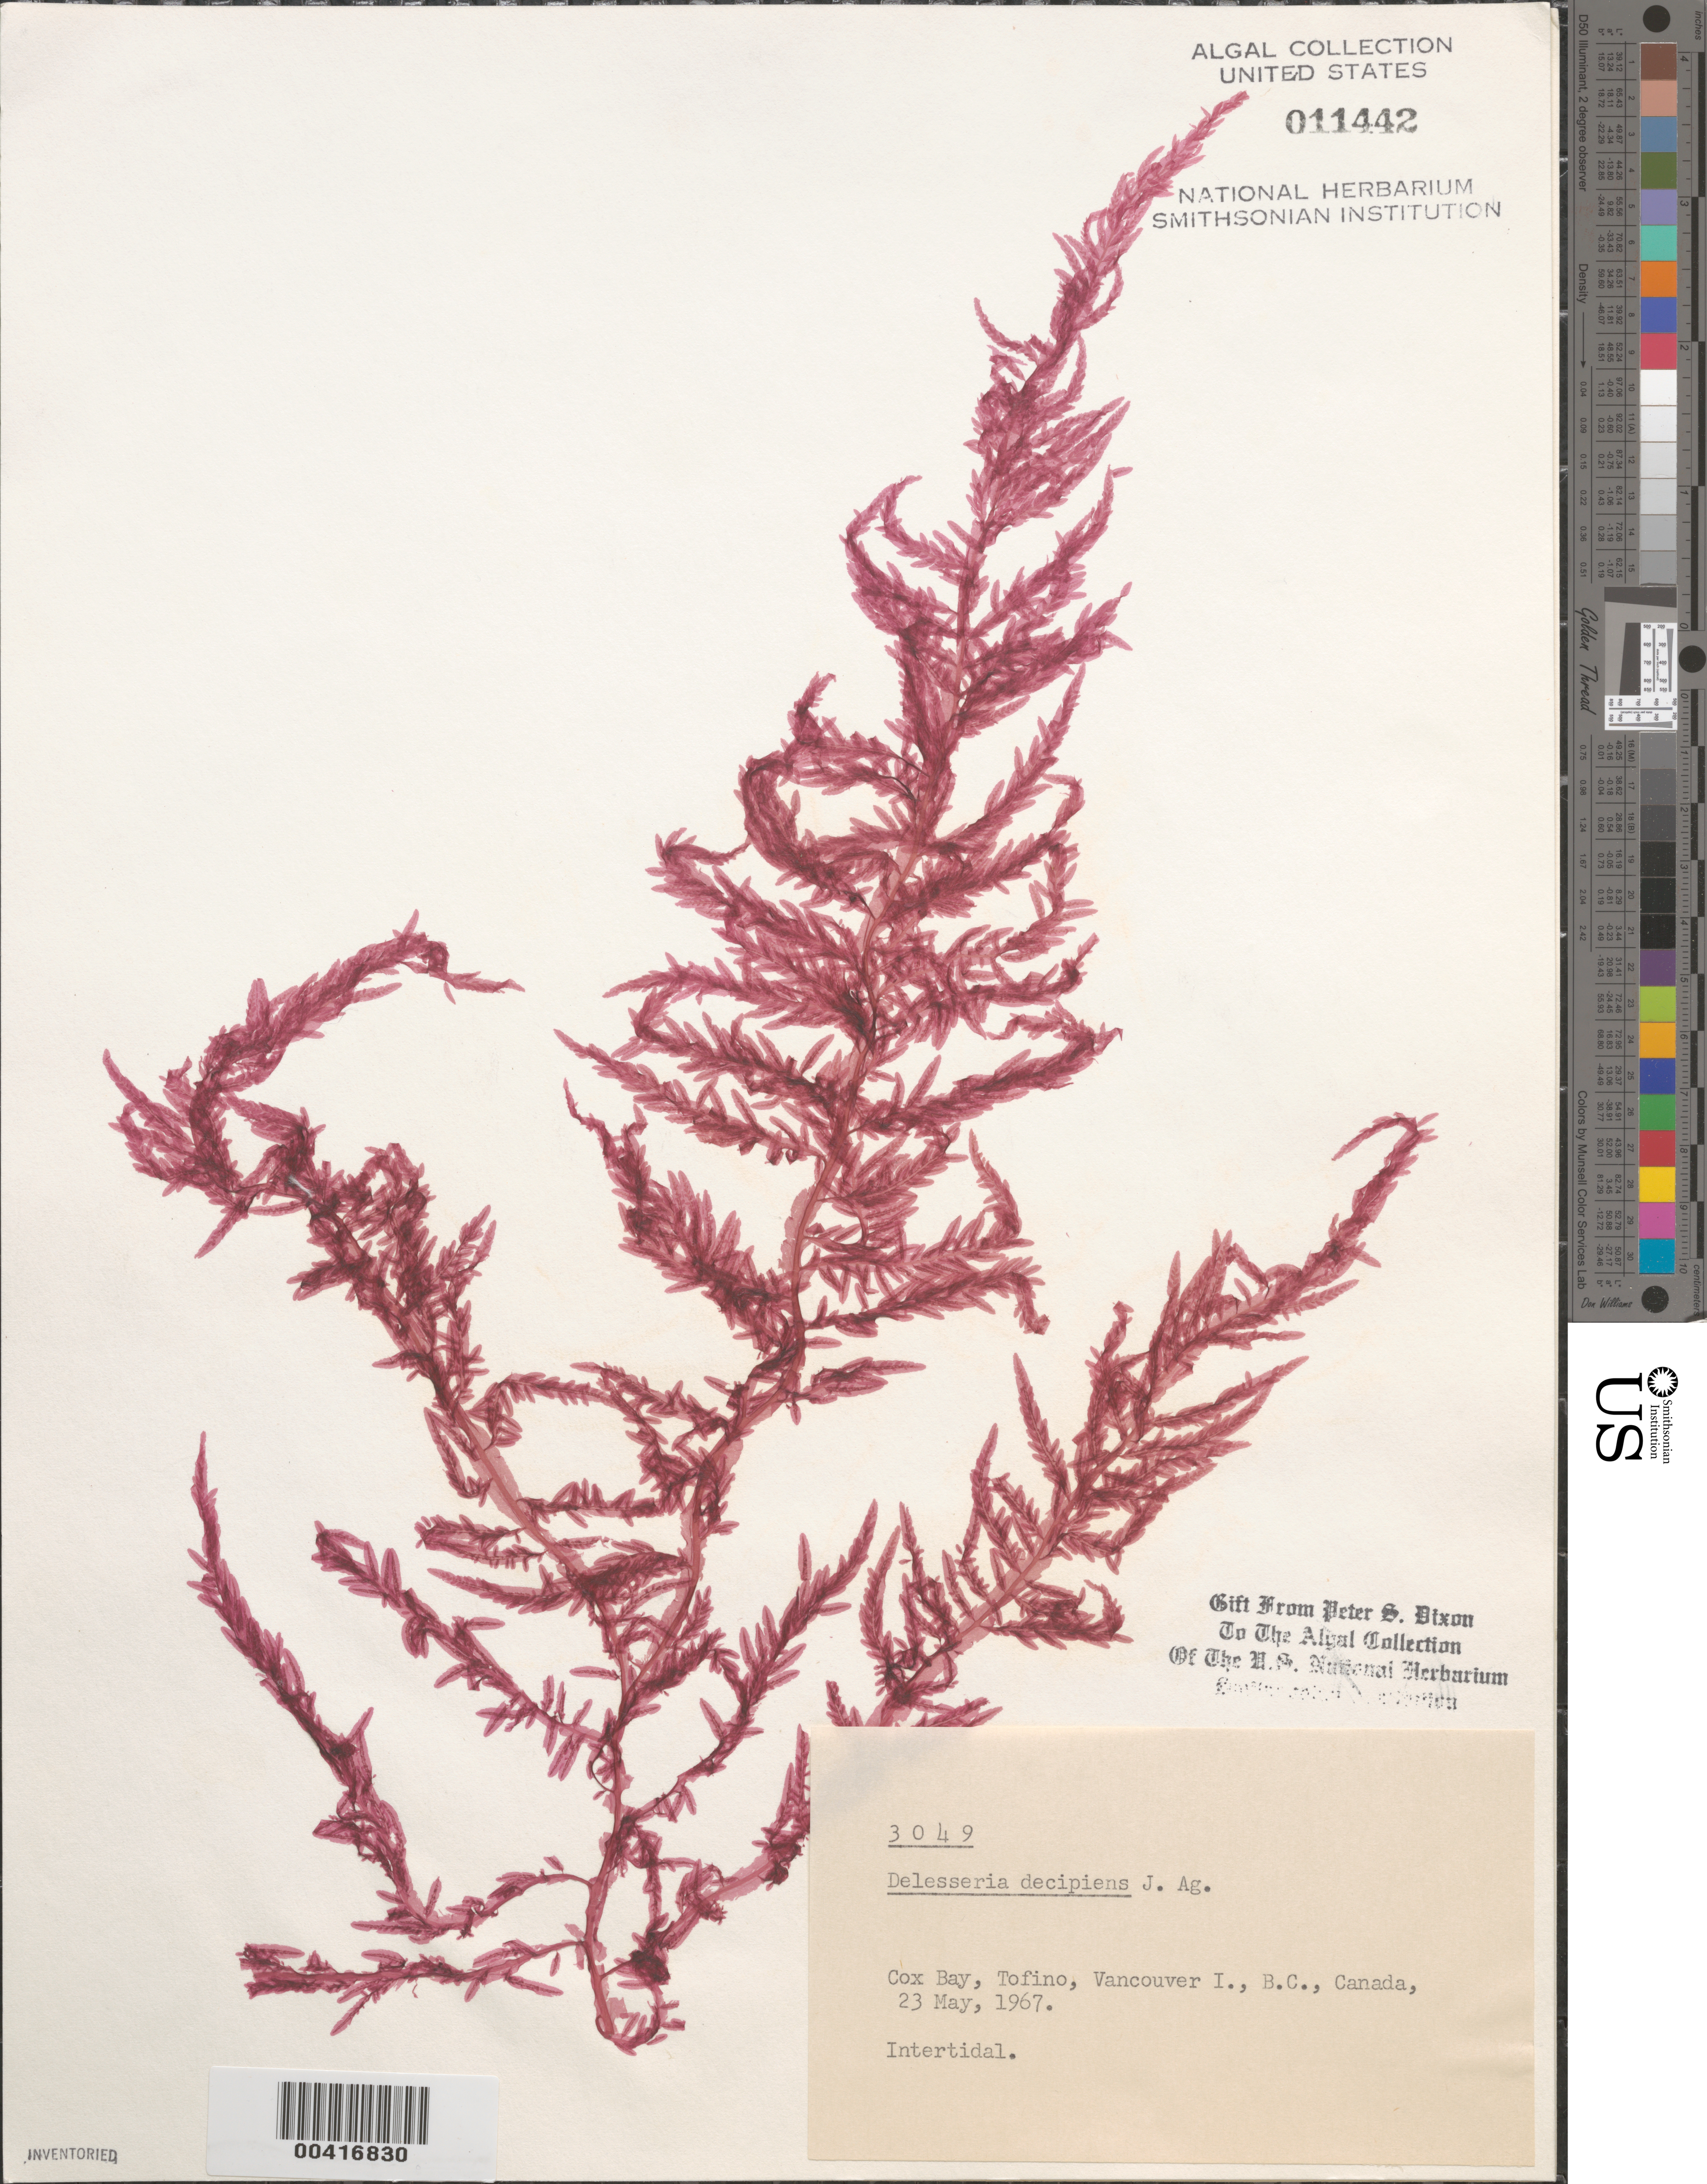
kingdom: Plantae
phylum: Rhodophyta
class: Florideophyceae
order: Ceramiales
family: Delesseriaceae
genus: Cumathamnion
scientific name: Cumathamnion decipiens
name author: (J. Agardh) M.J. Wynne & G.W. Saunders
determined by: Algae name updating Project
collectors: P. S. Dixon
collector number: PSD 3049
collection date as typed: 23 May 1967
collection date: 1967-05-23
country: Canada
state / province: British Columbia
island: Vancouver Island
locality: Cox Bay, Tofino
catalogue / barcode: US 11442